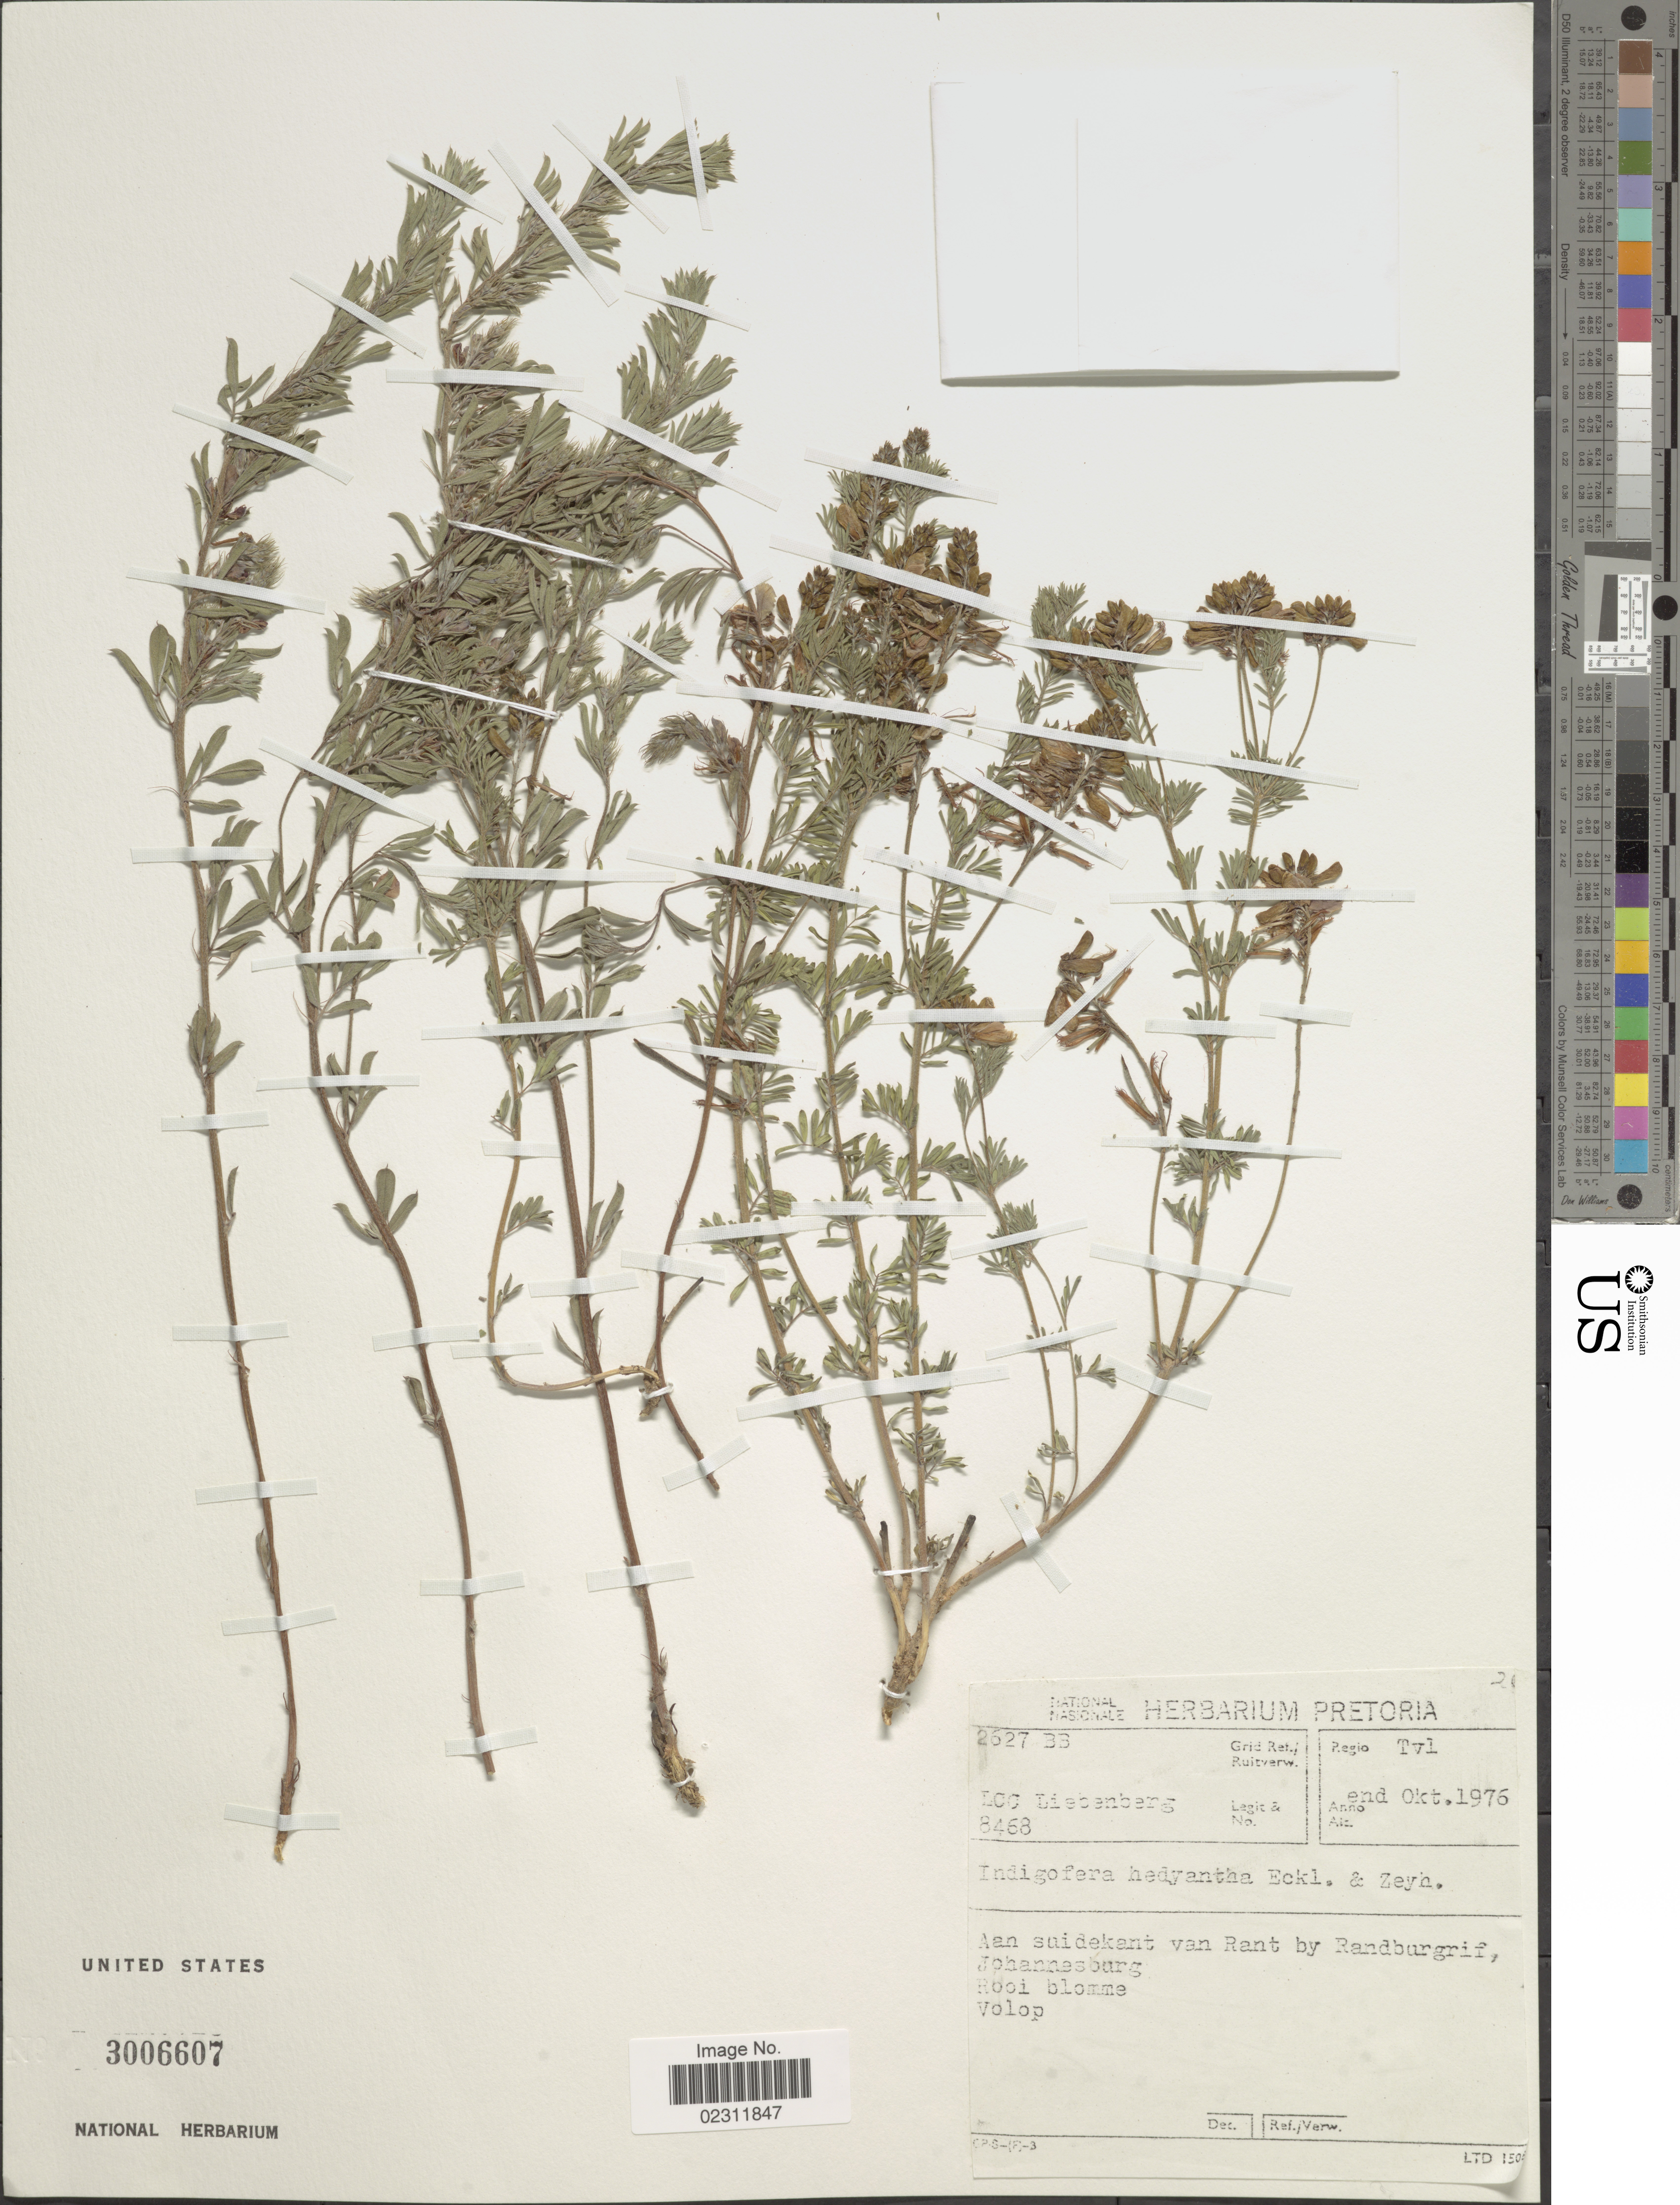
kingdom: Plantae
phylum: Tracheophyta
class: Magnoliopsida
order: Fabales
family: Fabaceae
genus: Indigofera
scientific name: Indigofera hedyantha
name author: Eckl. & Zeyh.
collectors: L. Liebenberg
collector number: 8468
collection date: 1976-10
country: South Africa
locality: Tvl, aan suidekant van Rant by Randburgrif, Johannesburg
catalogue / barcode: US 3006607